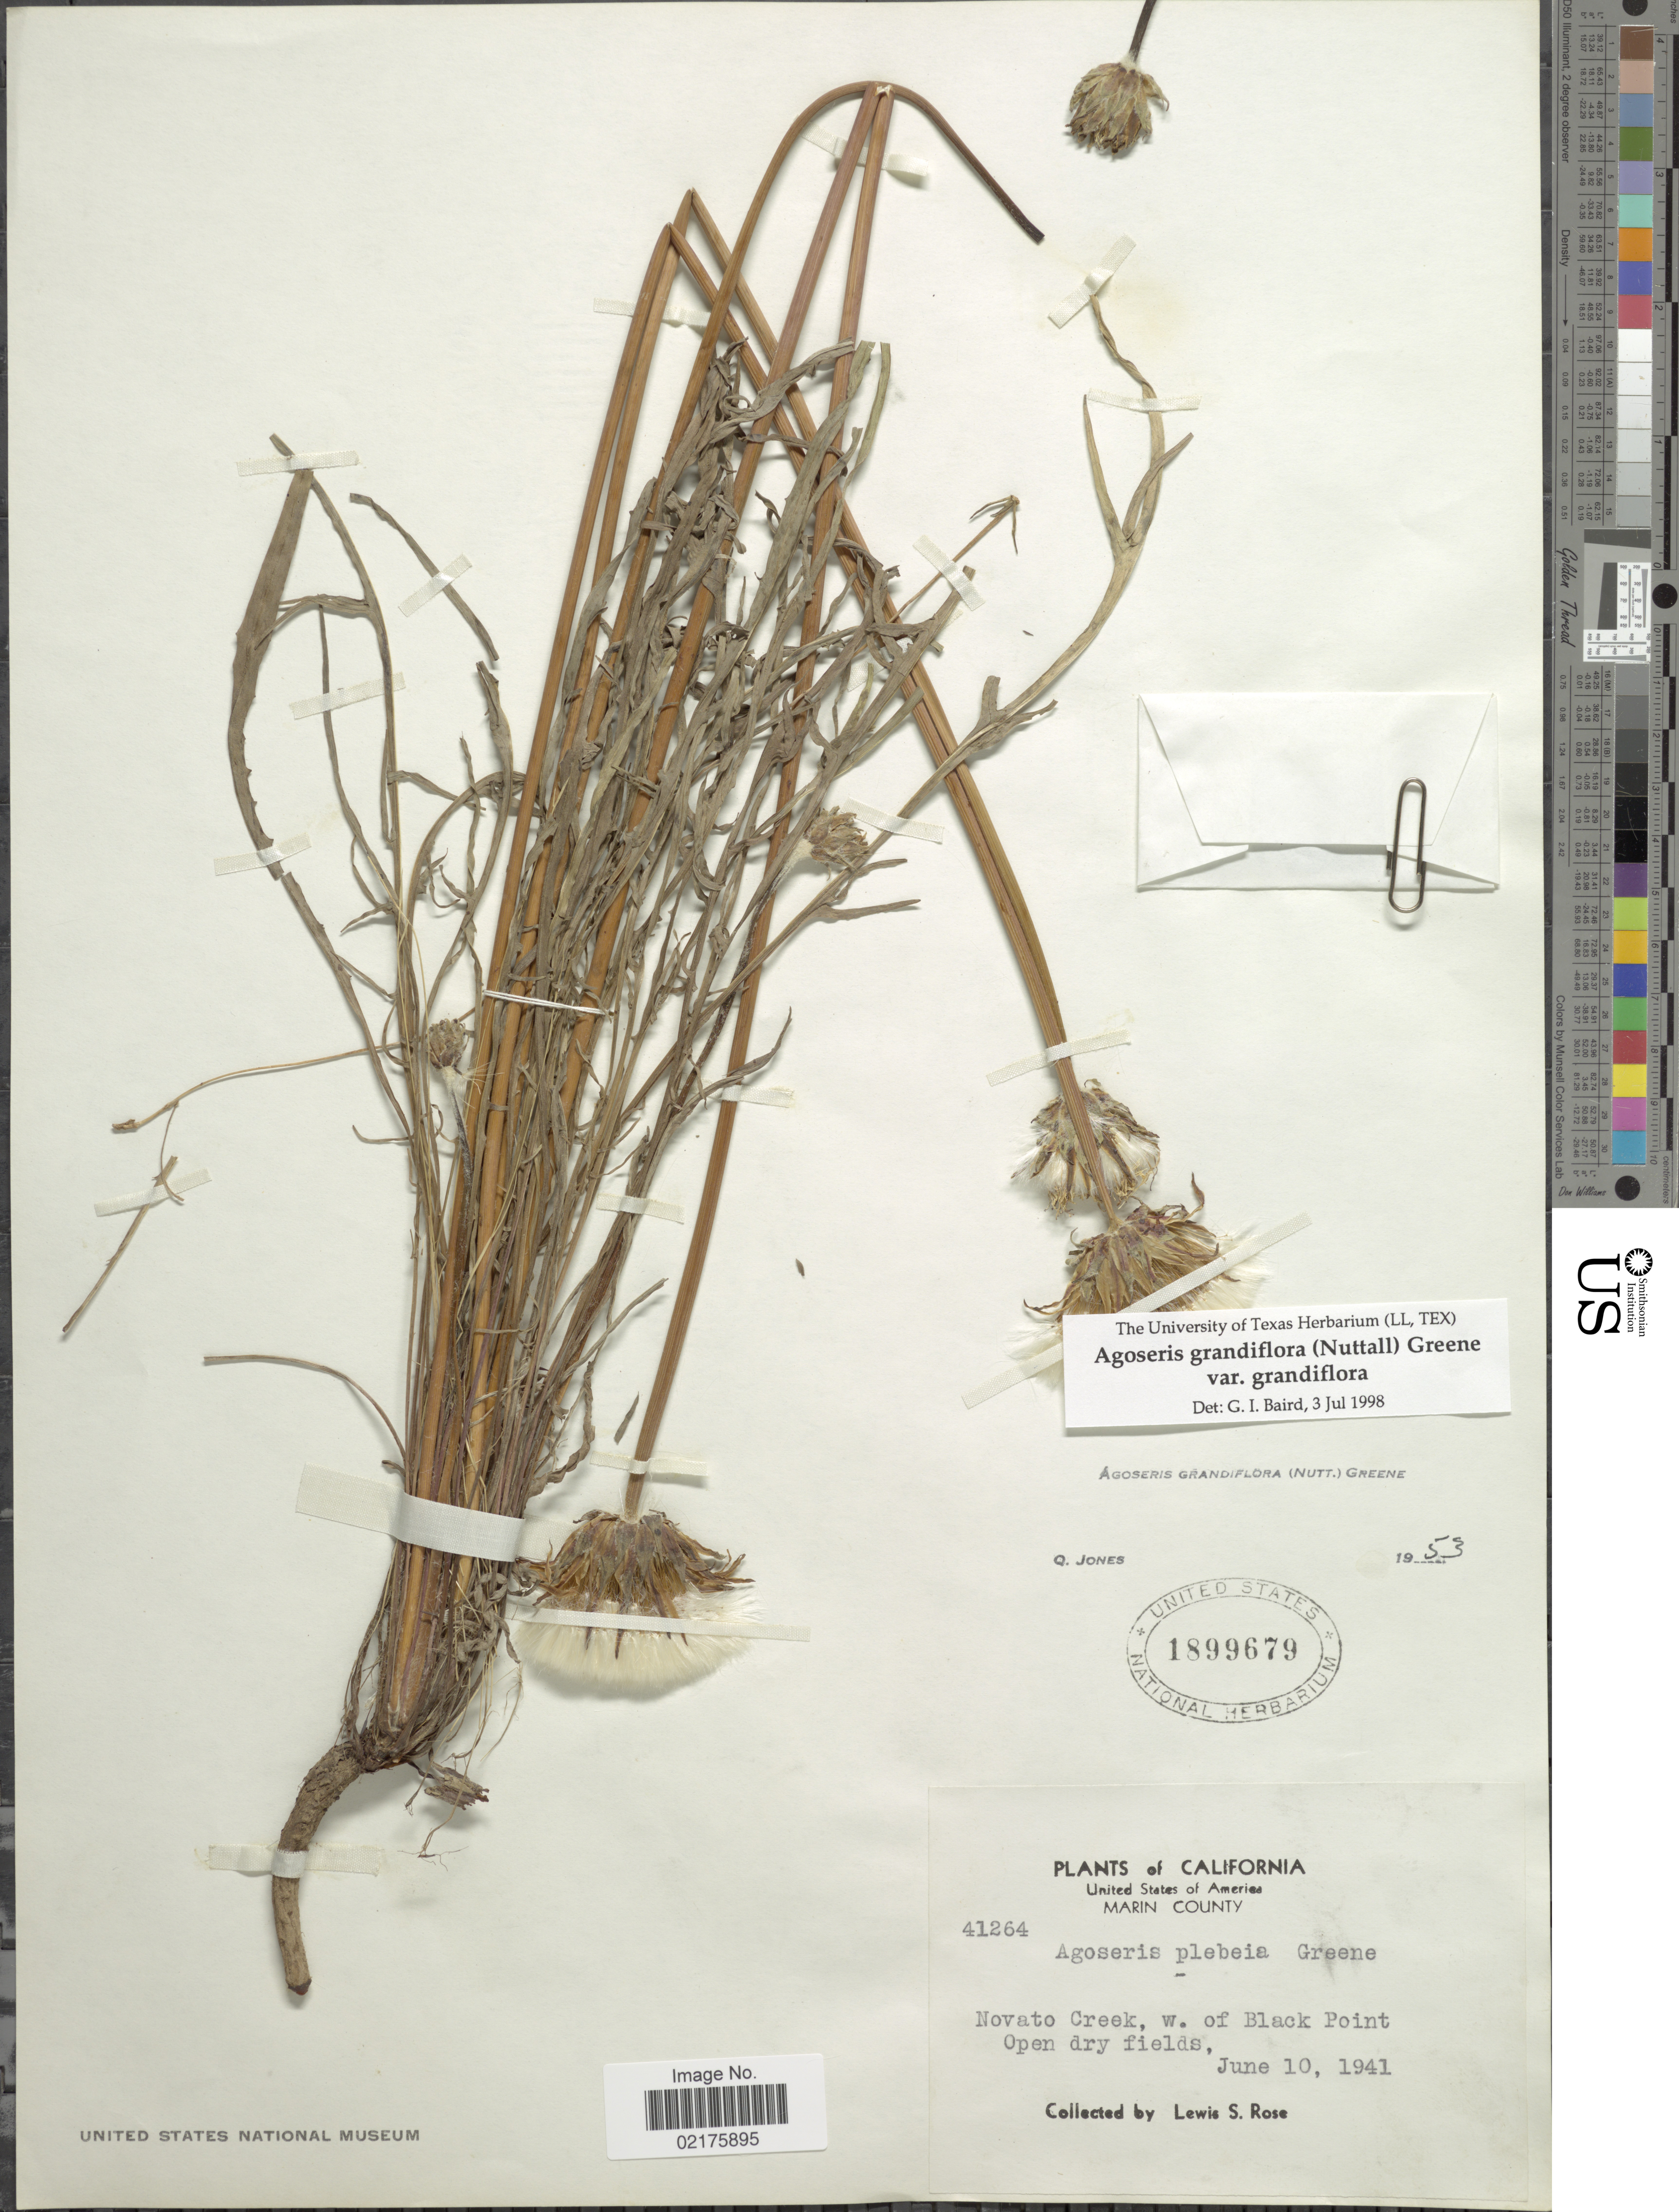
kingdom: Plantae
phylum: Tracheophyta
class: Magnoliopsida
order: Asterales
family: Asteraceae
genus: Agoseris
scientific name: Agoseris grandiflora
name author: (Nutt.) Greene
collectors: L. S. Rose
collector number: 41264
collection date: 1941-06-10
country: United States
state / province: California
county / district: Marin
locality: Marin County, Novato Creek, w. of Black Point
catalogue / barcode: US 1899679